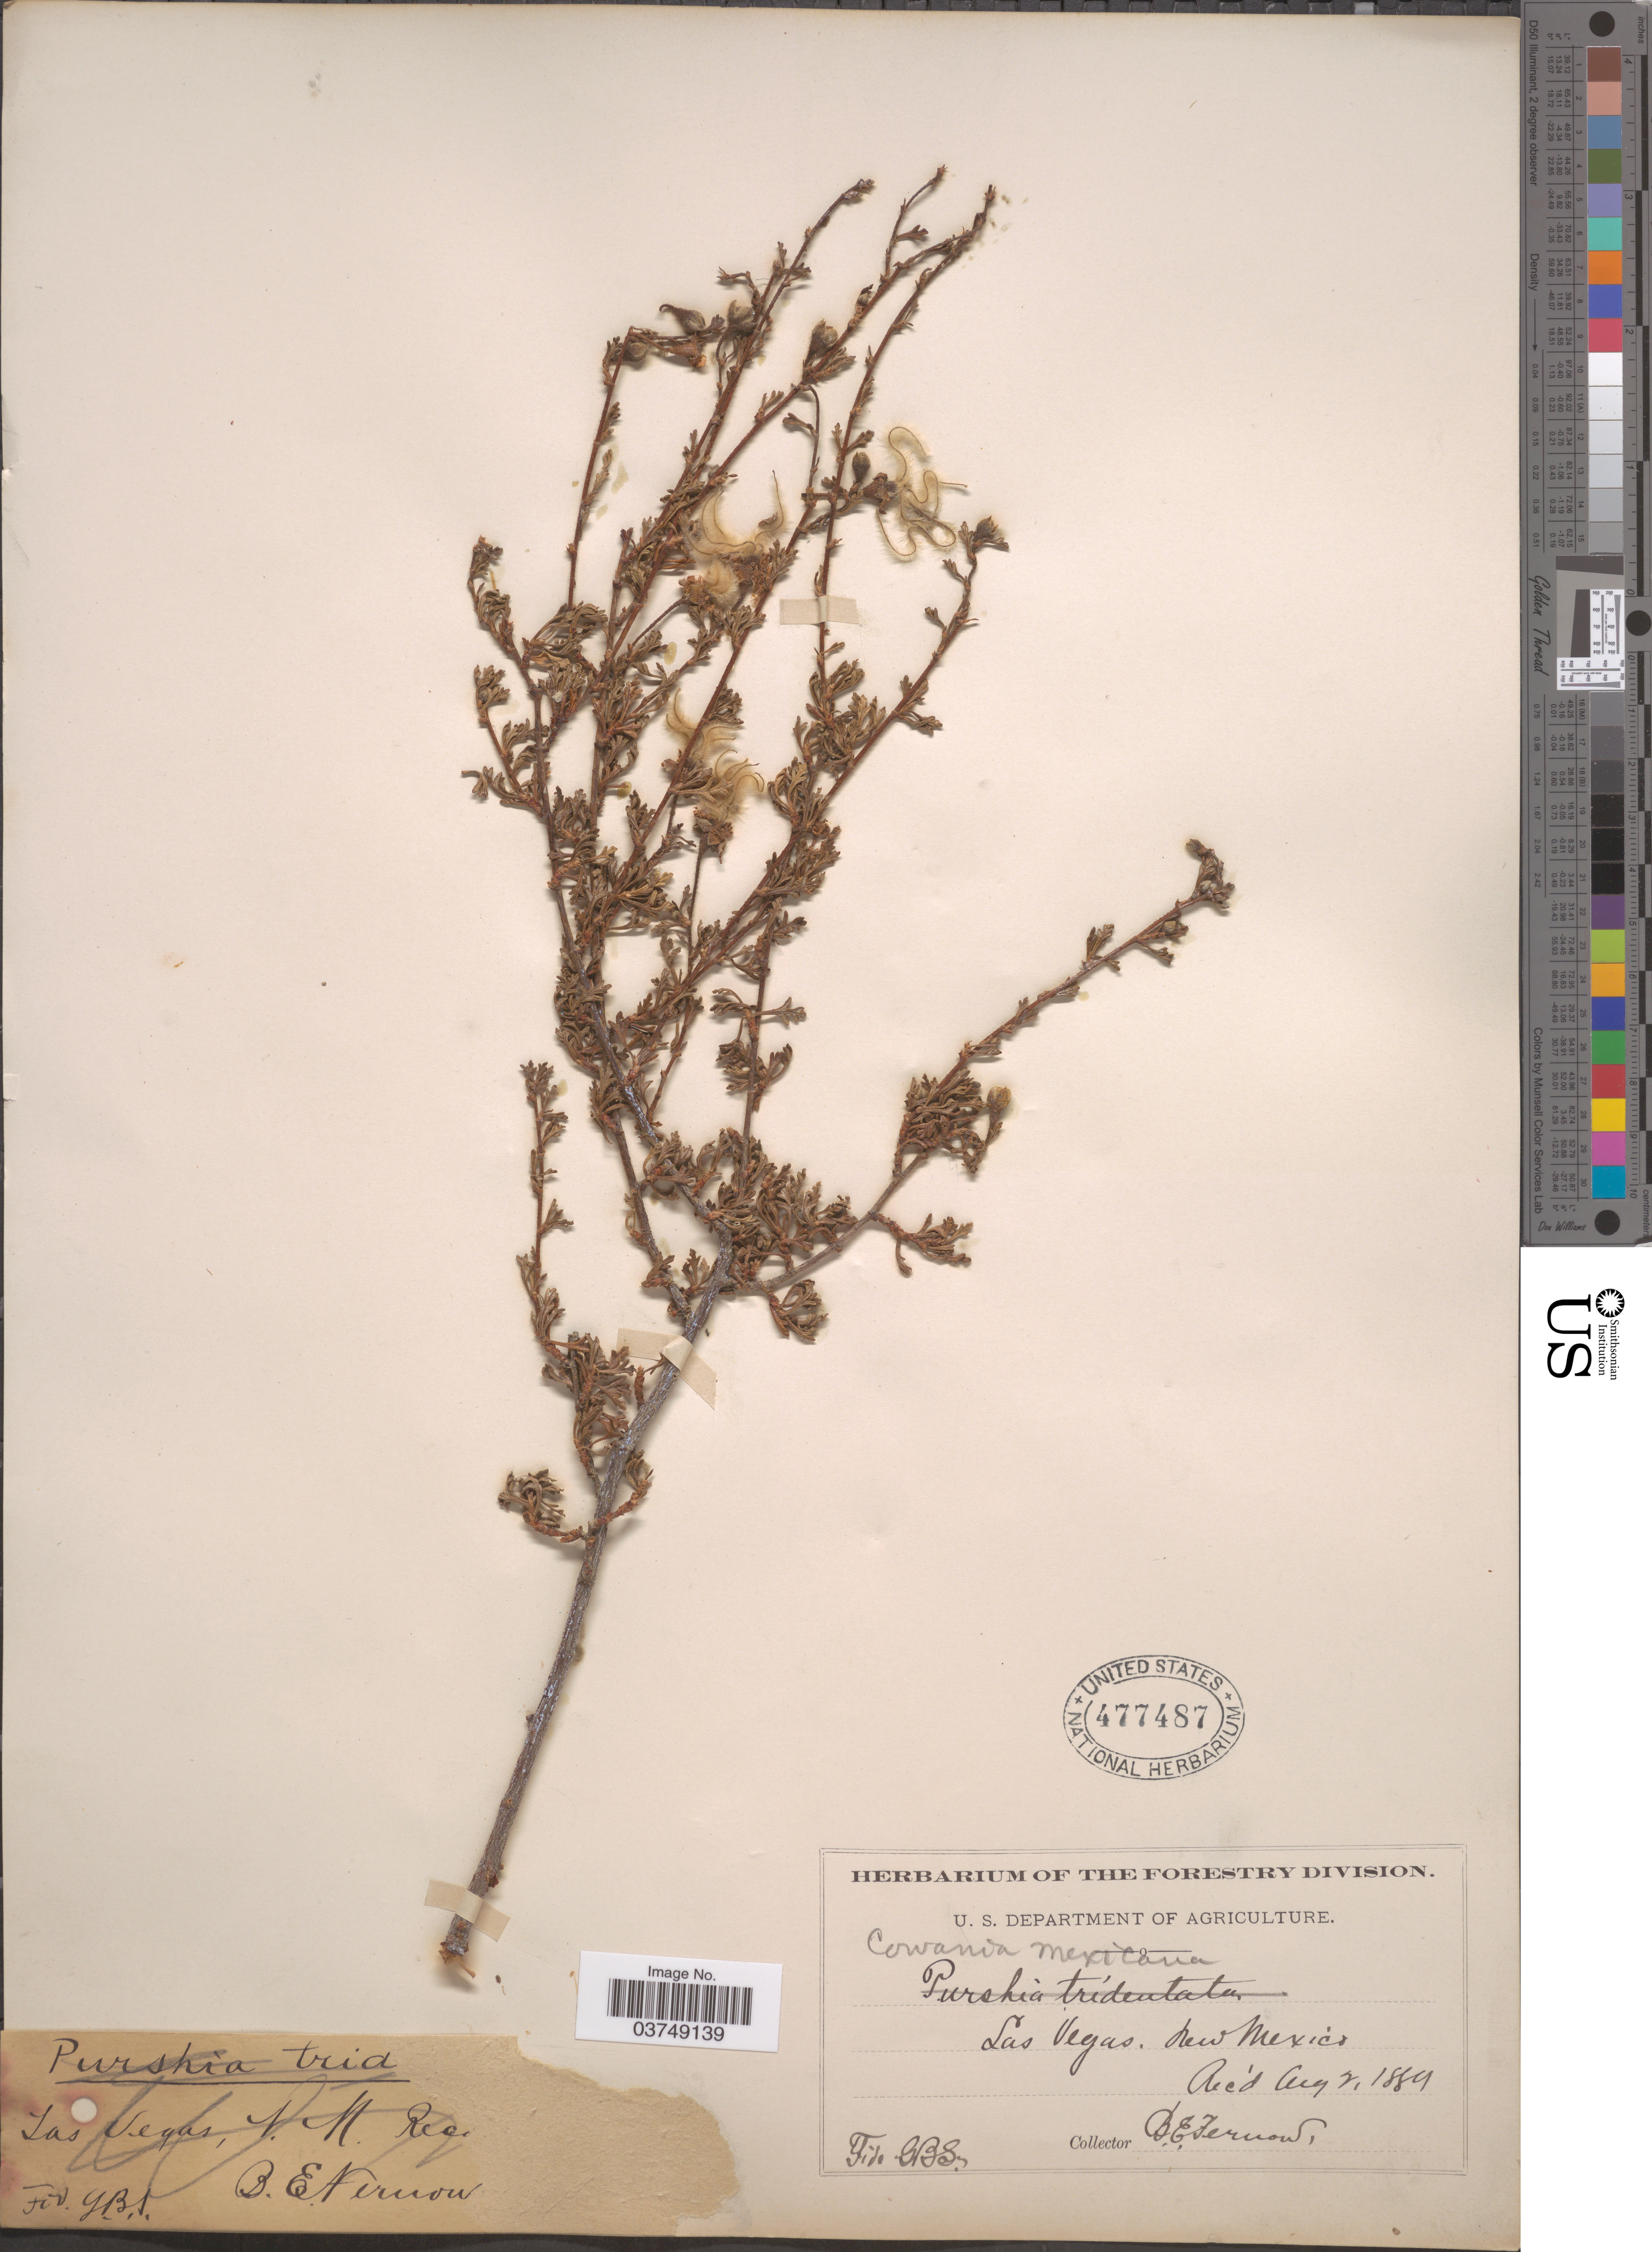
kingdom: Plantae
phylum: Tracheophyta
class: Magnoliopsida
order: Rosales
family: Rosaceae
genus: Purshia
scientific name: Purshia stansburyana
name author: (Torr.) Henrickson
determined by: Strong, Mark T., (BOT), Smithsonian Institution - National Museum of Natural History (UNITED STATES)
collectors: B. Fernow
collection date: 1889-08-02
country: United States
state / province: New Mexico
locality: Las Vegas.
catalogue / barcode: US 477487